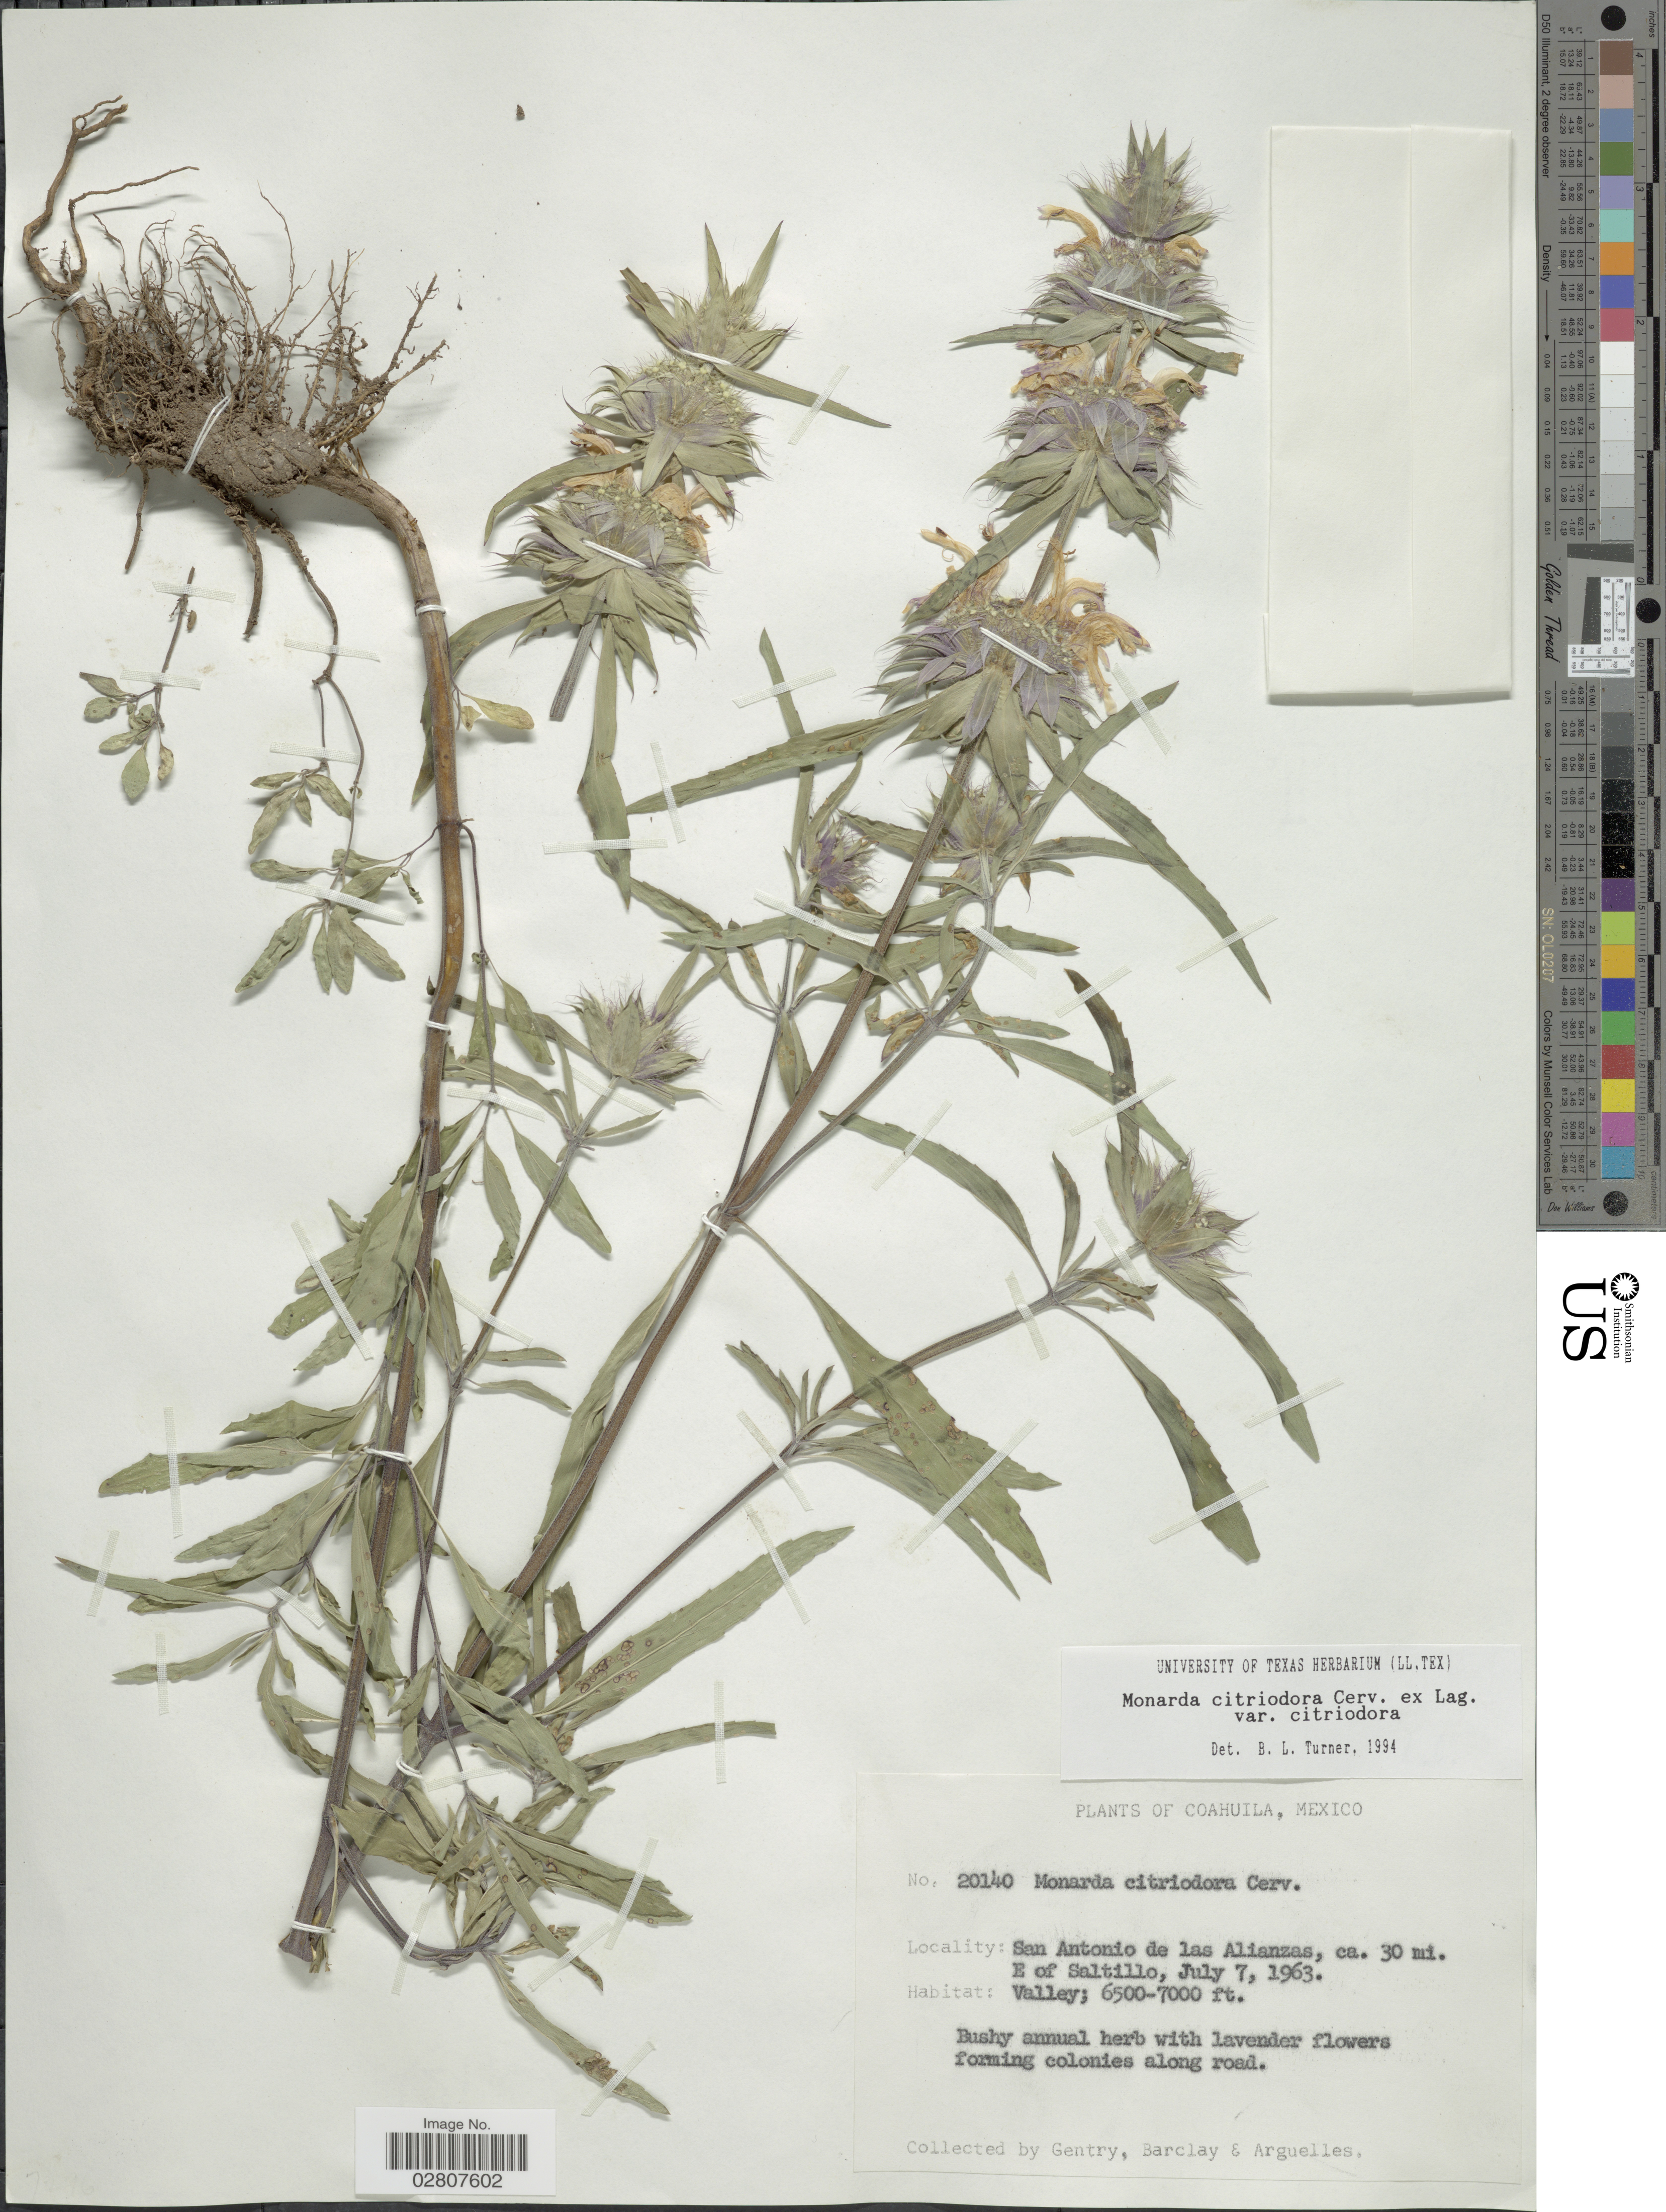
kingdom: Plantae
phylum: Tracheophyta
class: Magnoliopsida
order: Lamiales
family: Lamiaceae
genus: Monarda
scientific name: Monarda citriodora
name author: Cerv. ex Lag.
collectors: Gentry, --, -- Barclay & Arguelles, --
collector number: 20140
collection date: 1963-07-07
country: Mexico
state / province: Coahuila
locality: San Antonio de las Alianzas, ca. 30 mi. E of Saltillo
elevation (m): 1981